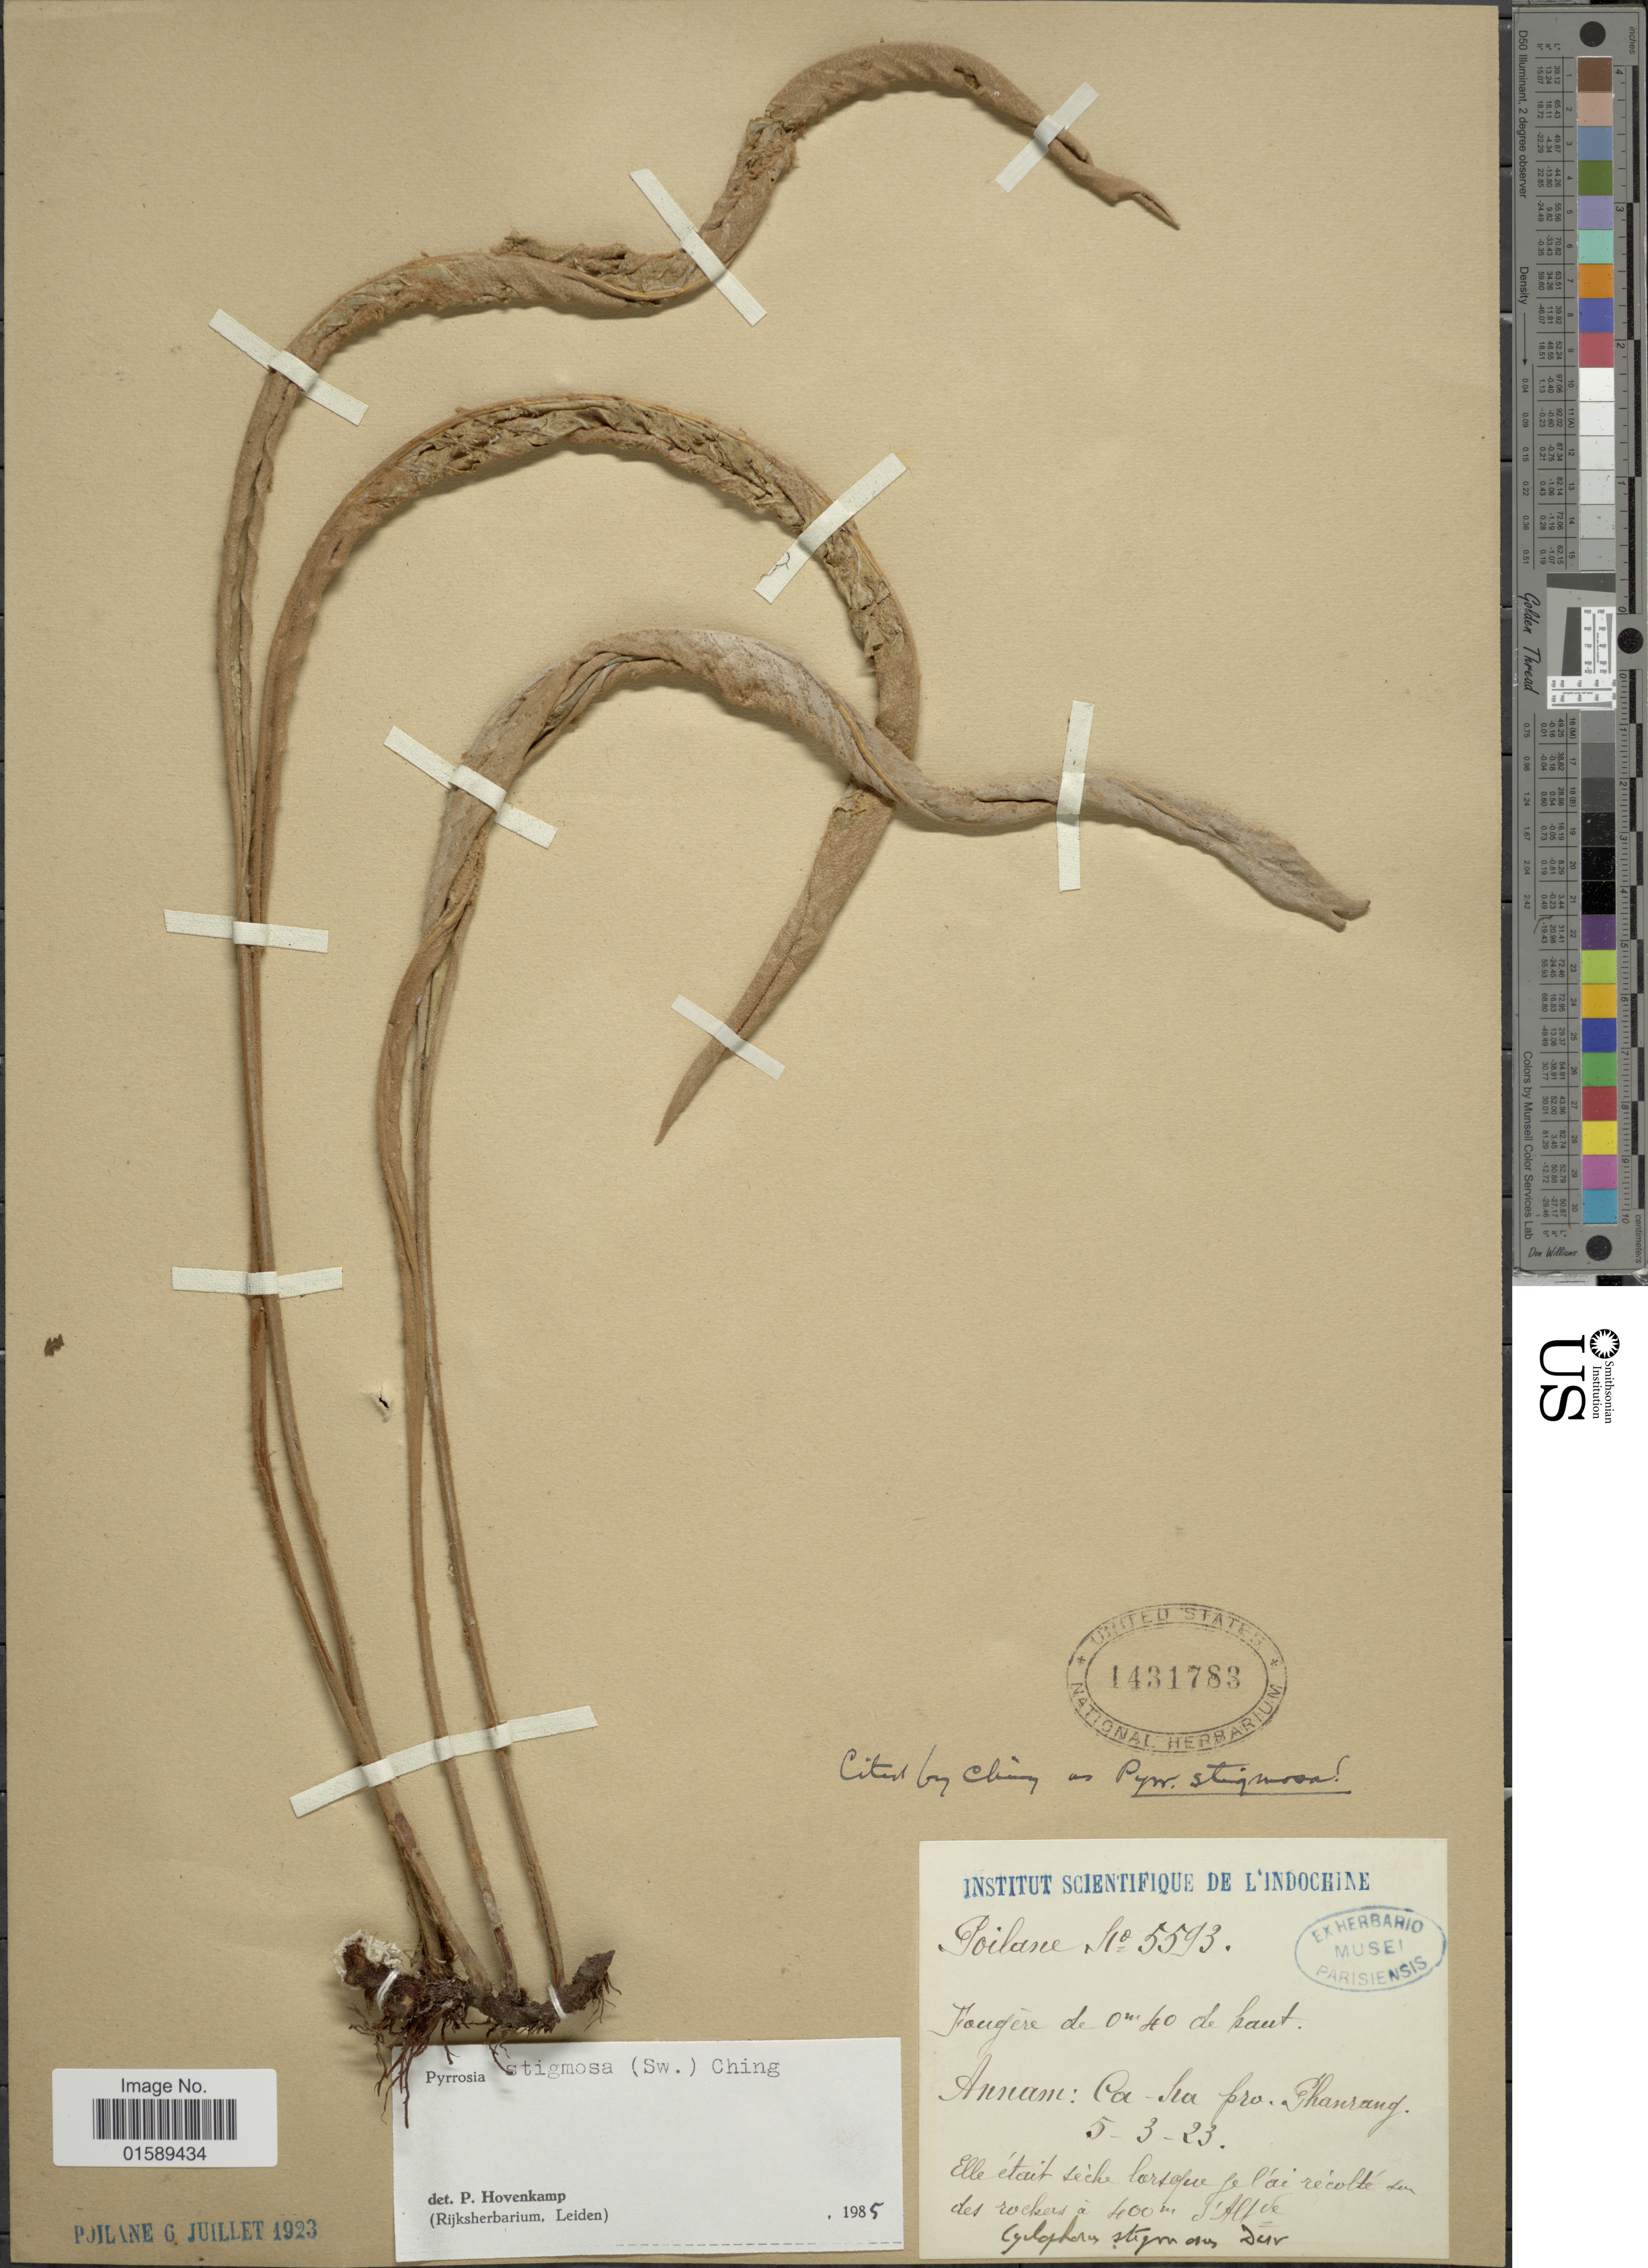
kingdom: Plantae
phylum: Tracheophyta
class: Polypodiopsida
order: Polypodiales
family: Polypodiaceae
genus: Pyrrosia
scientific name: Pyrrosia stigmosa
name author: (Sw.) Ching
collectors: -. Poilane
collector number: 5593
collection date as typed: Transcribed d/m/y: 5/3/23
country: Vietnam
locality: Annam: Ca-ha-pro, Phansrang. [interpreted]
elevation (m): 400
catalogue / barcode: US 1431783